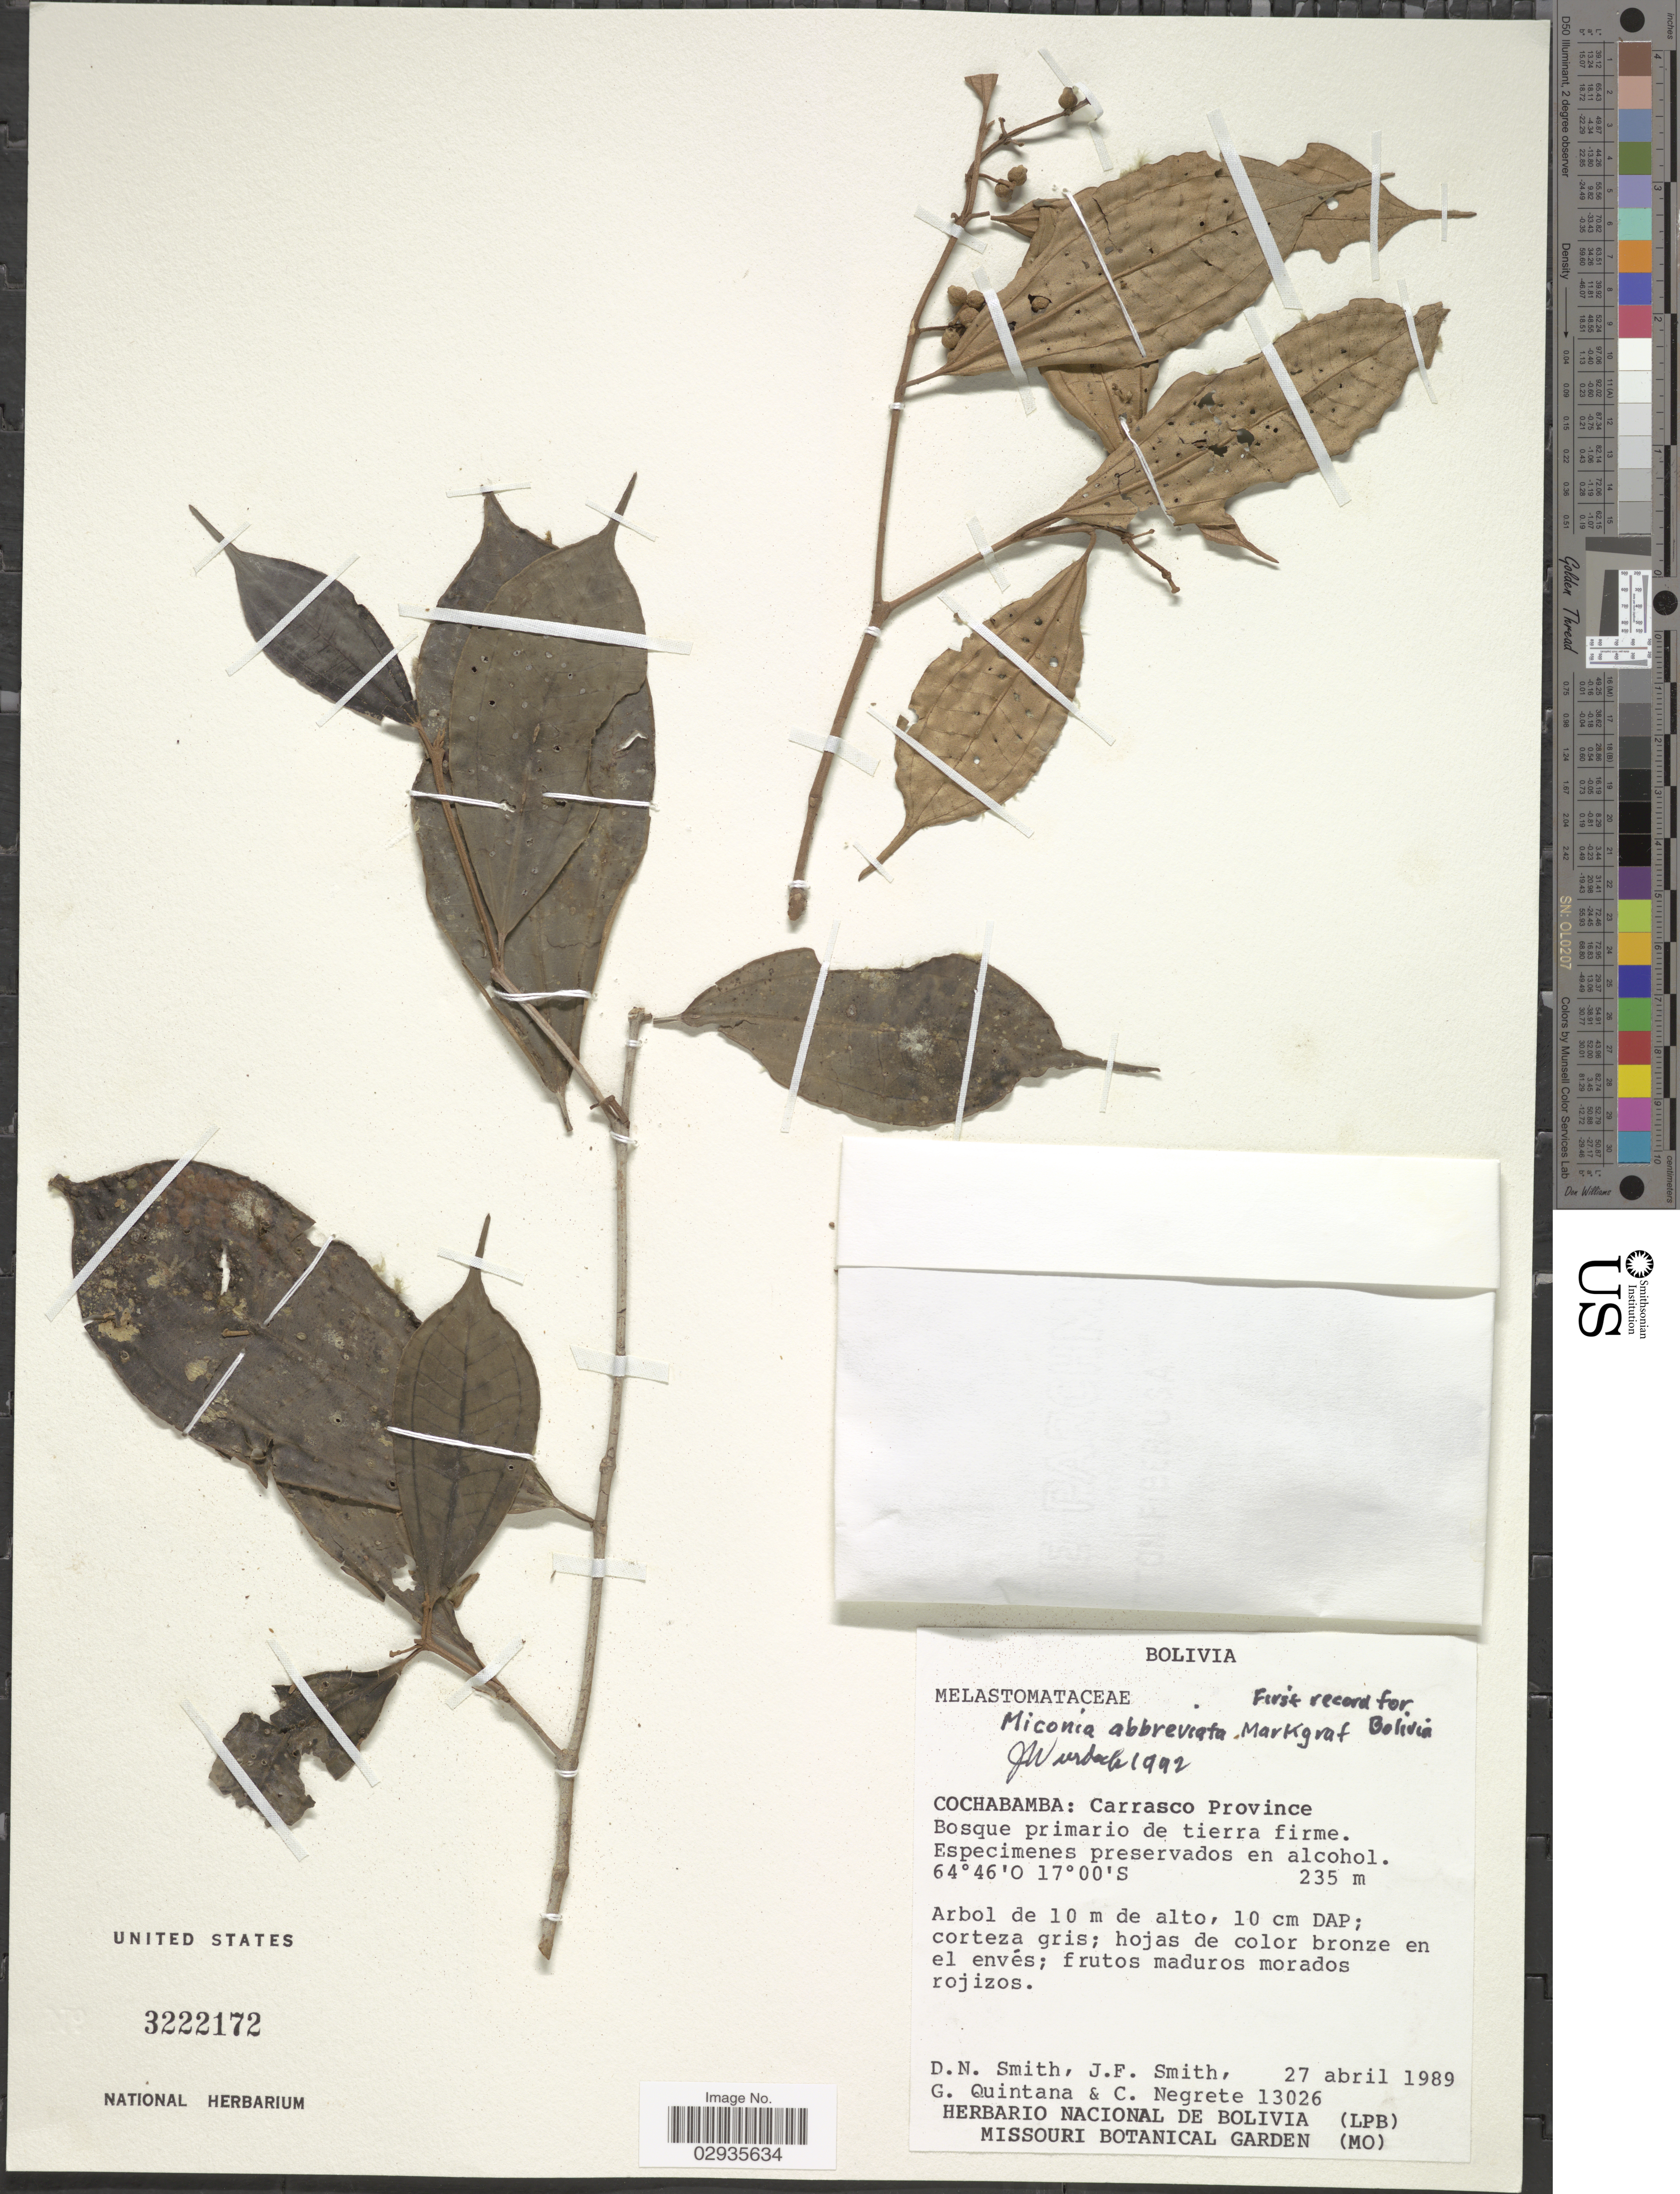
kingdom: Plantae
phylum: Tracheophyta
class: Magnoliopsida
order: Myrtales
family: Melastomataceae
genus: Miconia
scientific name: Miconia abbreviata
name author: Markgr.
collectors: D. Smith, J. Smith, G. Quintana & C. Negrete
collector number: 13026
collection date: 1989-04-27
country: Bolivia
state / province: Cochabamba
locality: Carrasco Province.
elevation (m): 235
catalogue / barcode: US 3222172